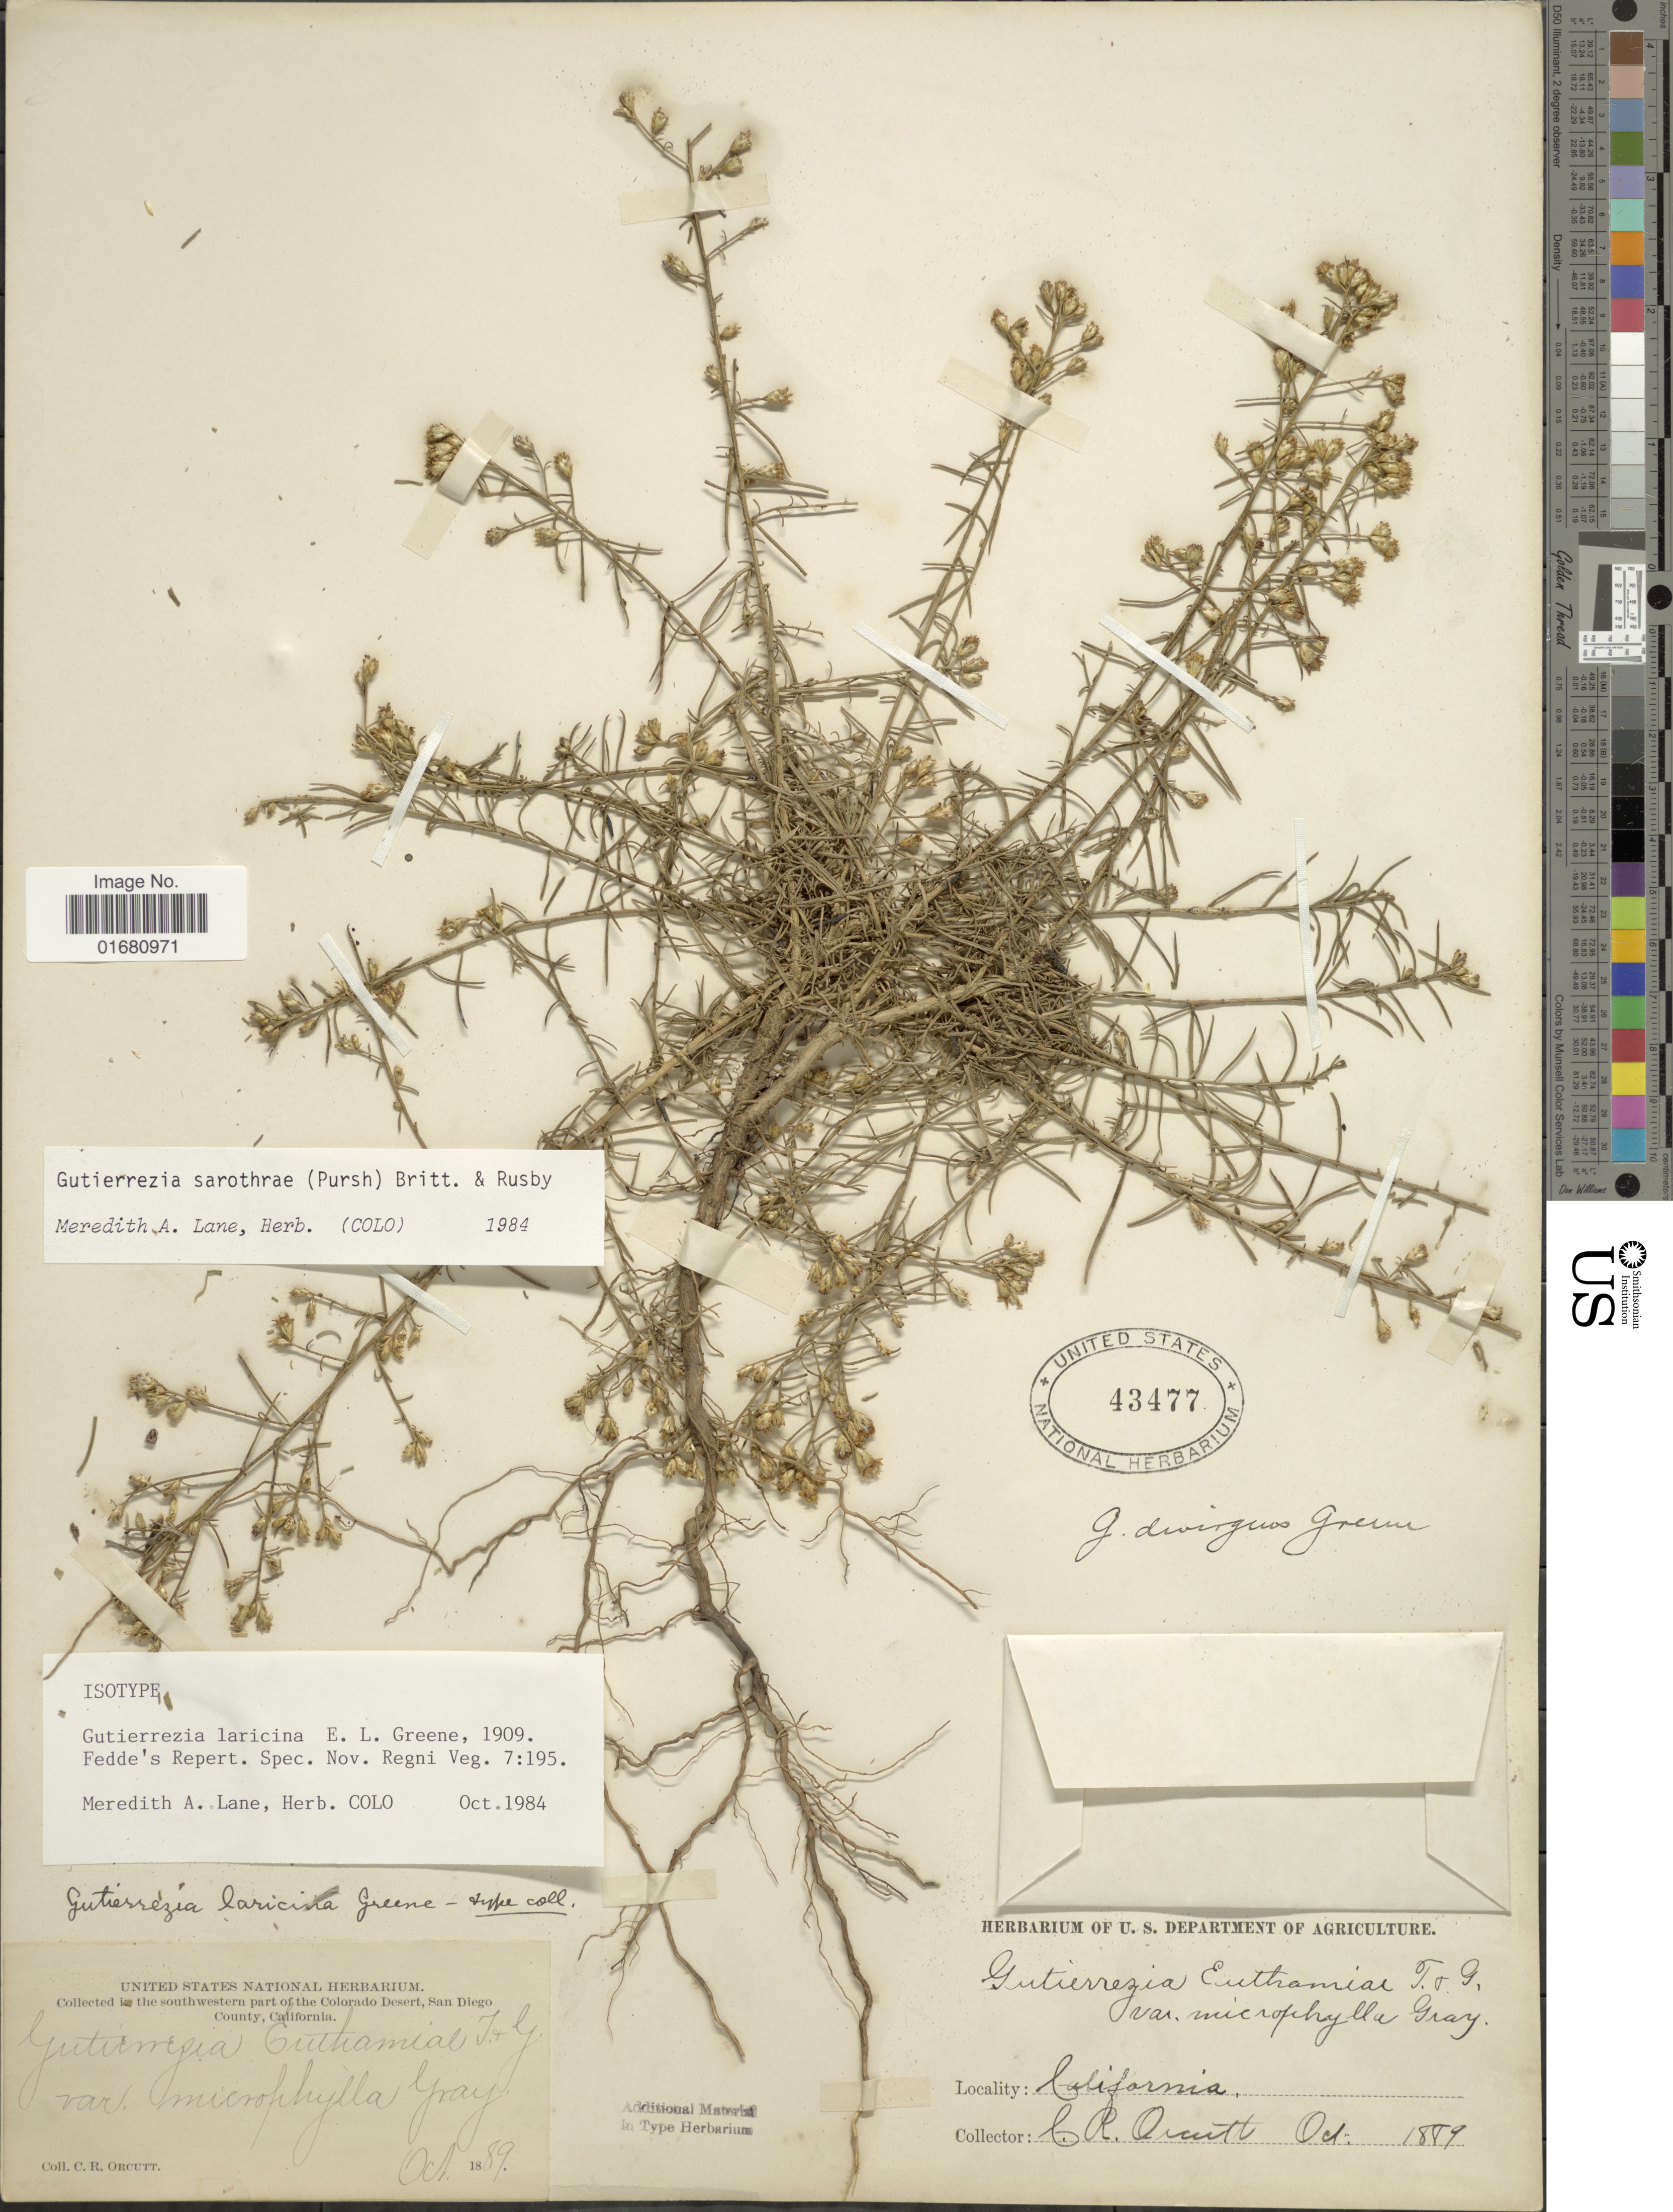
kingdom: Plantae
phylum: Tracheophyta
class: Magnoliopsida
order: Asterales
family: Asteraceae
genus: Gutierrezia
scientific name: Gutierrezia sarothrae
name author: (Pursh) Britton & Rusby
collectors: C. R. Orcutt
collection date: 1889-10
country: United States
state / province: California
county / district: San Diego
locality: Is the southwestern part of the Colorado Desert, San Diego County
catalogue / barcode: US 43477